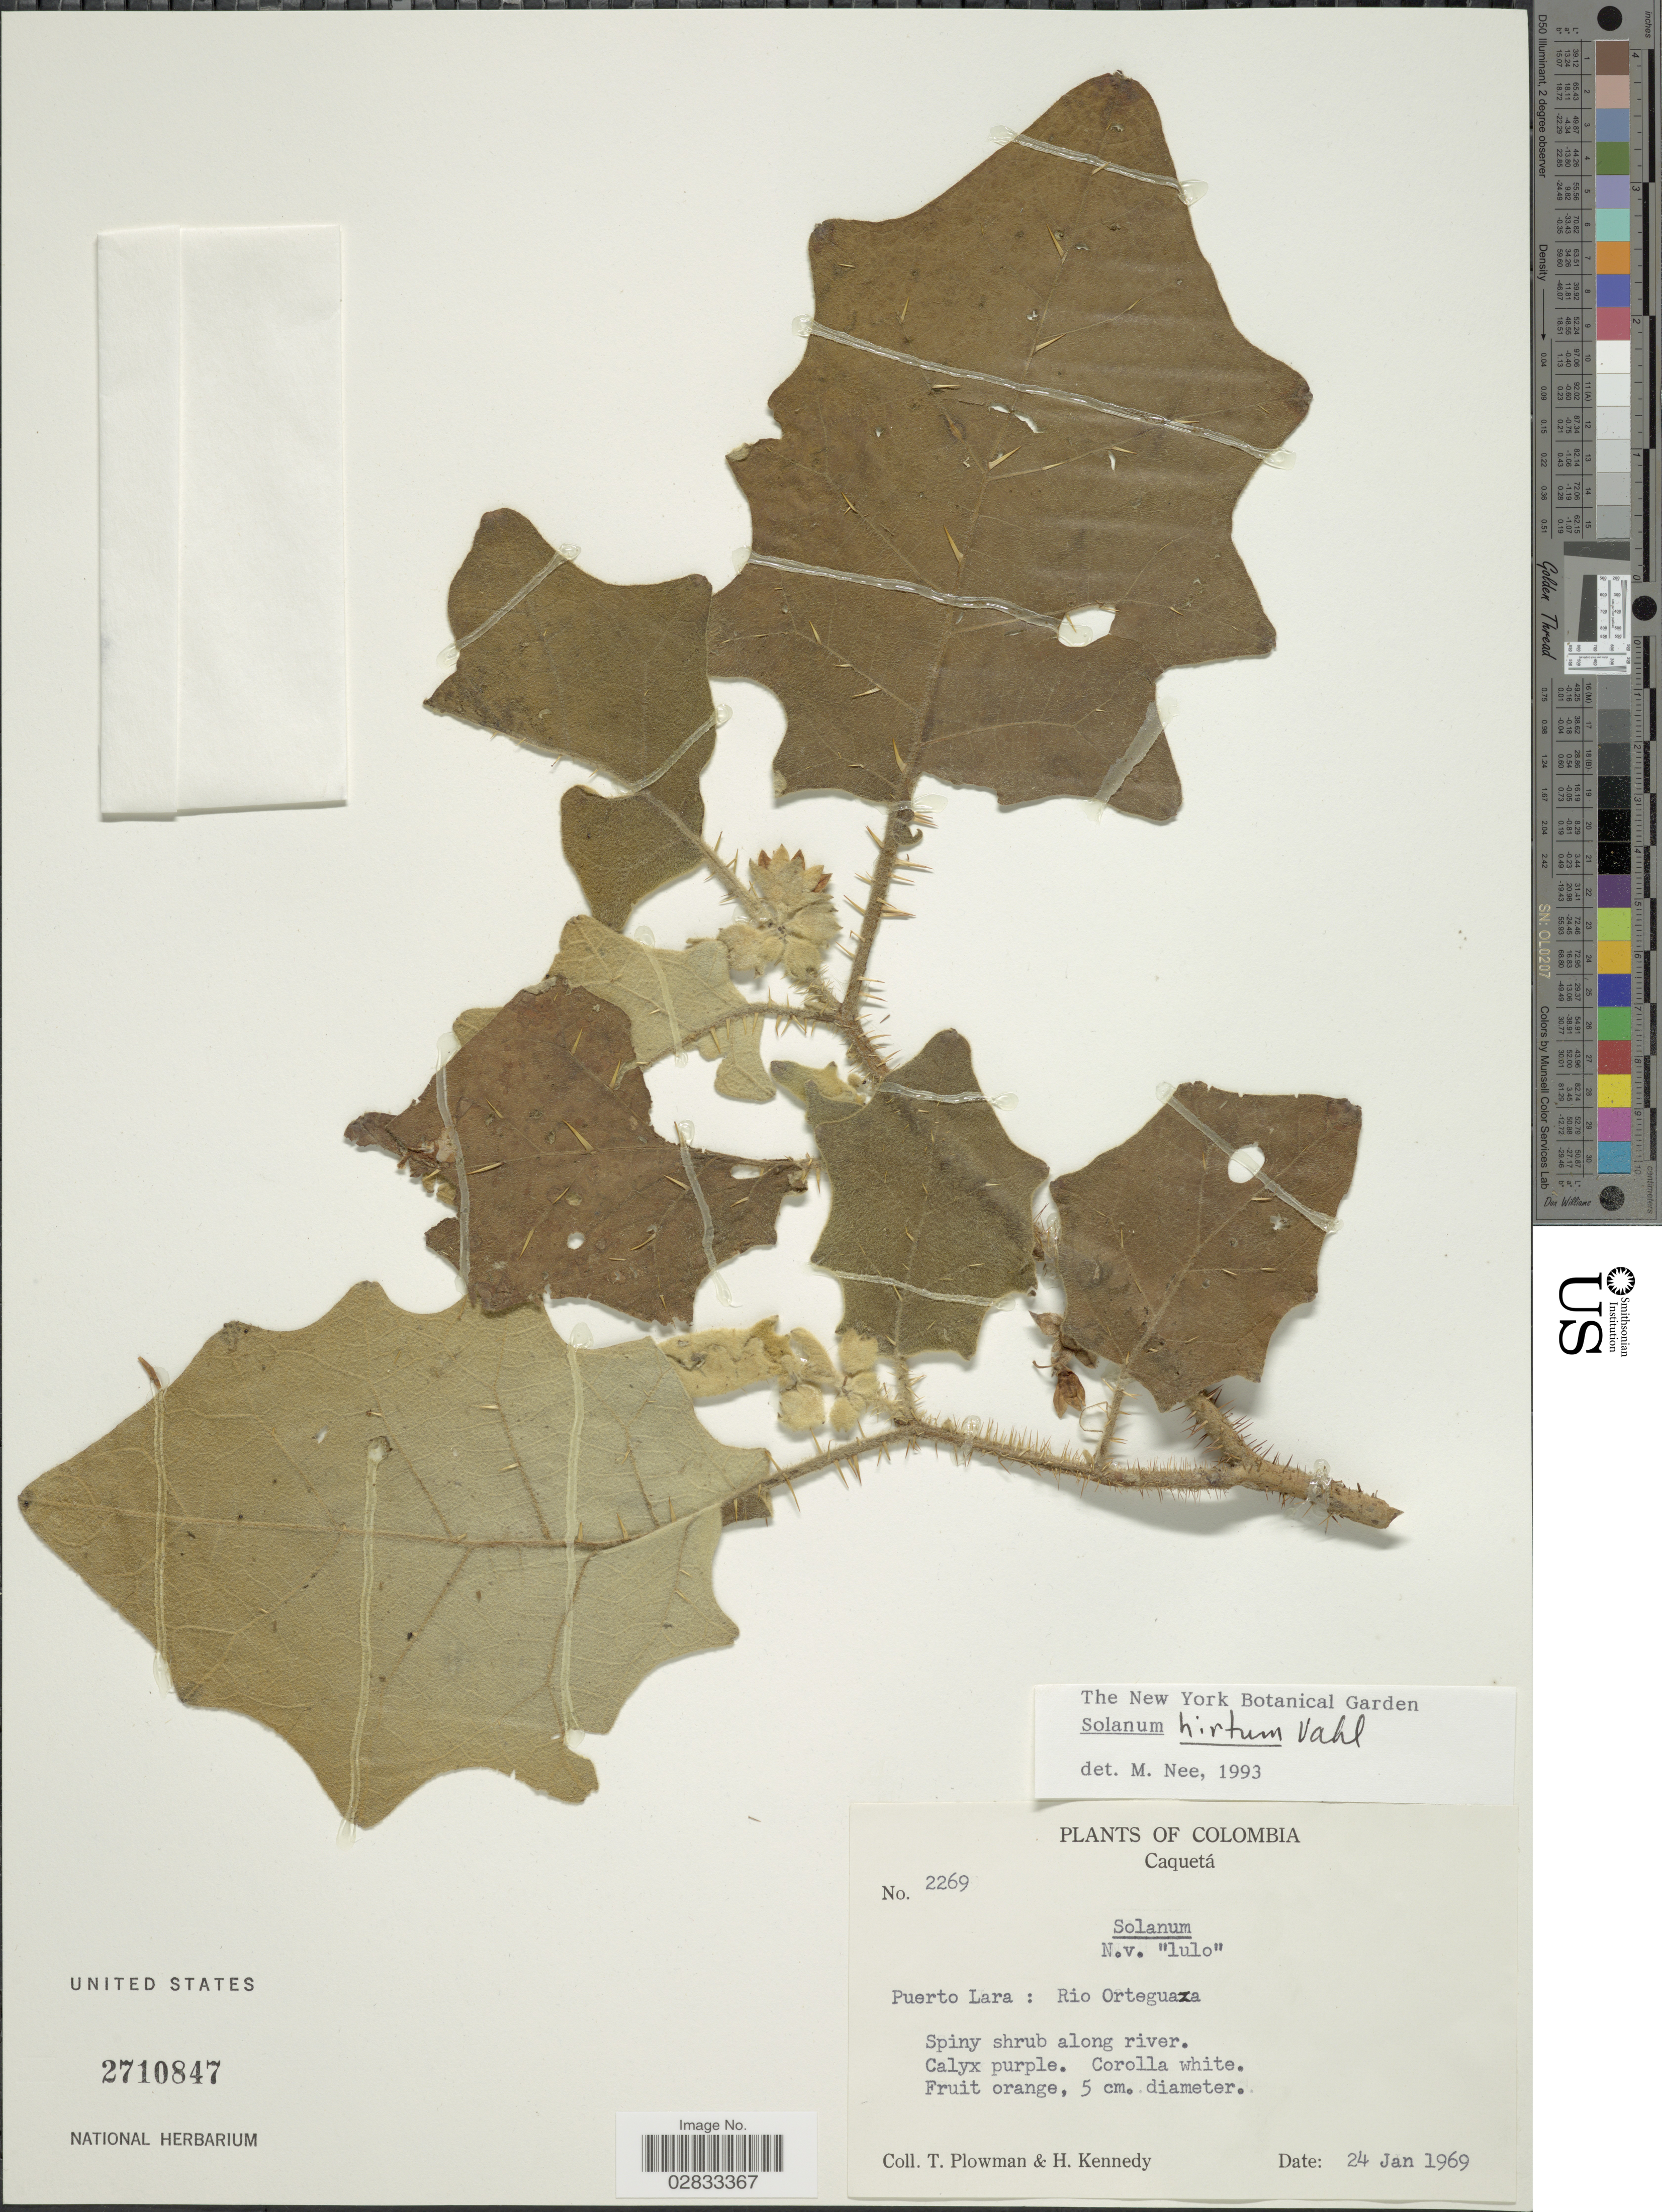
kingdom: Plantae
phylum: Tracheophyta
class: Magnoliopsida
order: Solanales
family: Solanaceae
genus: Solanum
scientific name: Solanum hirtum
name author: Vahl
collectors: T. Plowman & H. Kennedy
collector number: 2269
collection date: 1969-01-24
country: Colombia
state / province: Caquetá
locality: Spiny shrub along river.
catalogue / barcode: US 2710847